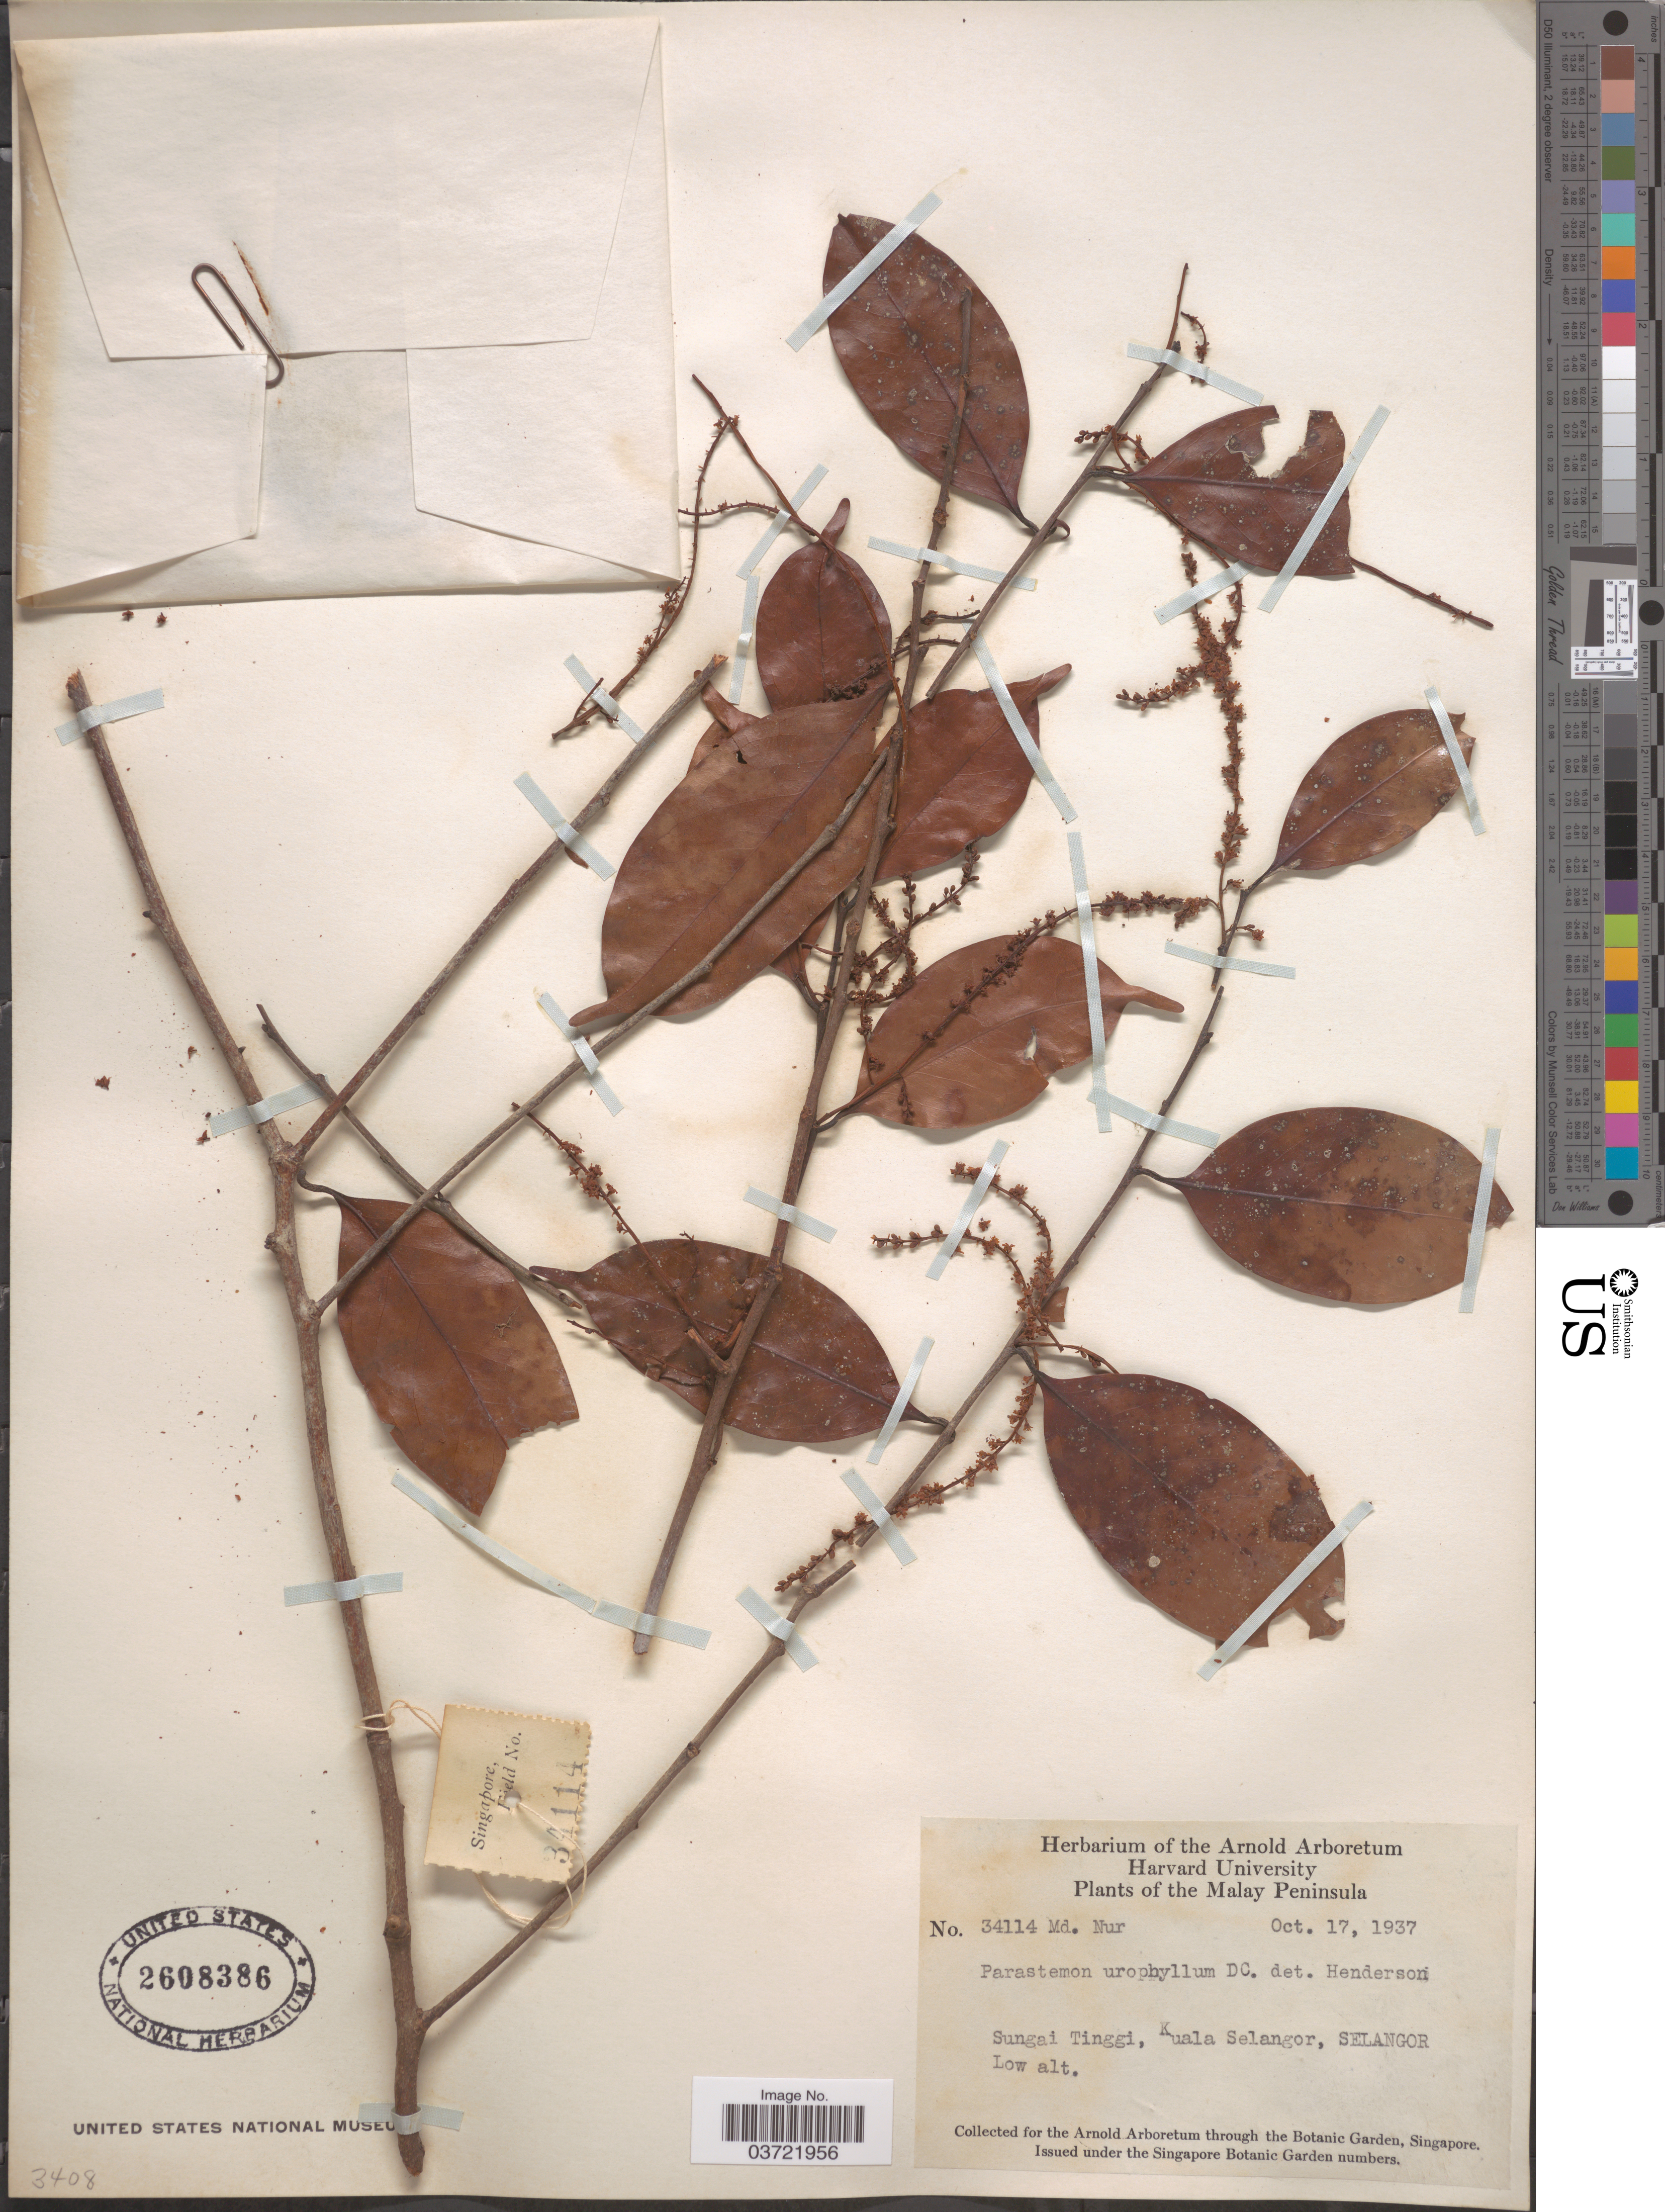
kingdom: Plantae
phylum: Tracheophyta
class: Magnoliopsida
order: Malpighiales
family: Chrysobalanaceae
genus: Parastemon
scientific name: Parastemon urophyllus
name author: (Wall. ex A. DC.) A. DC.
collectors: M. Nur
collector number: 34114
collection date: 1937-10-17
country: Malaysia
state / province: Selangor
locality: The Malay Peninsula. Sungai Tinggi, Kuala Selangor.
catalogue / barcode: US 2608386